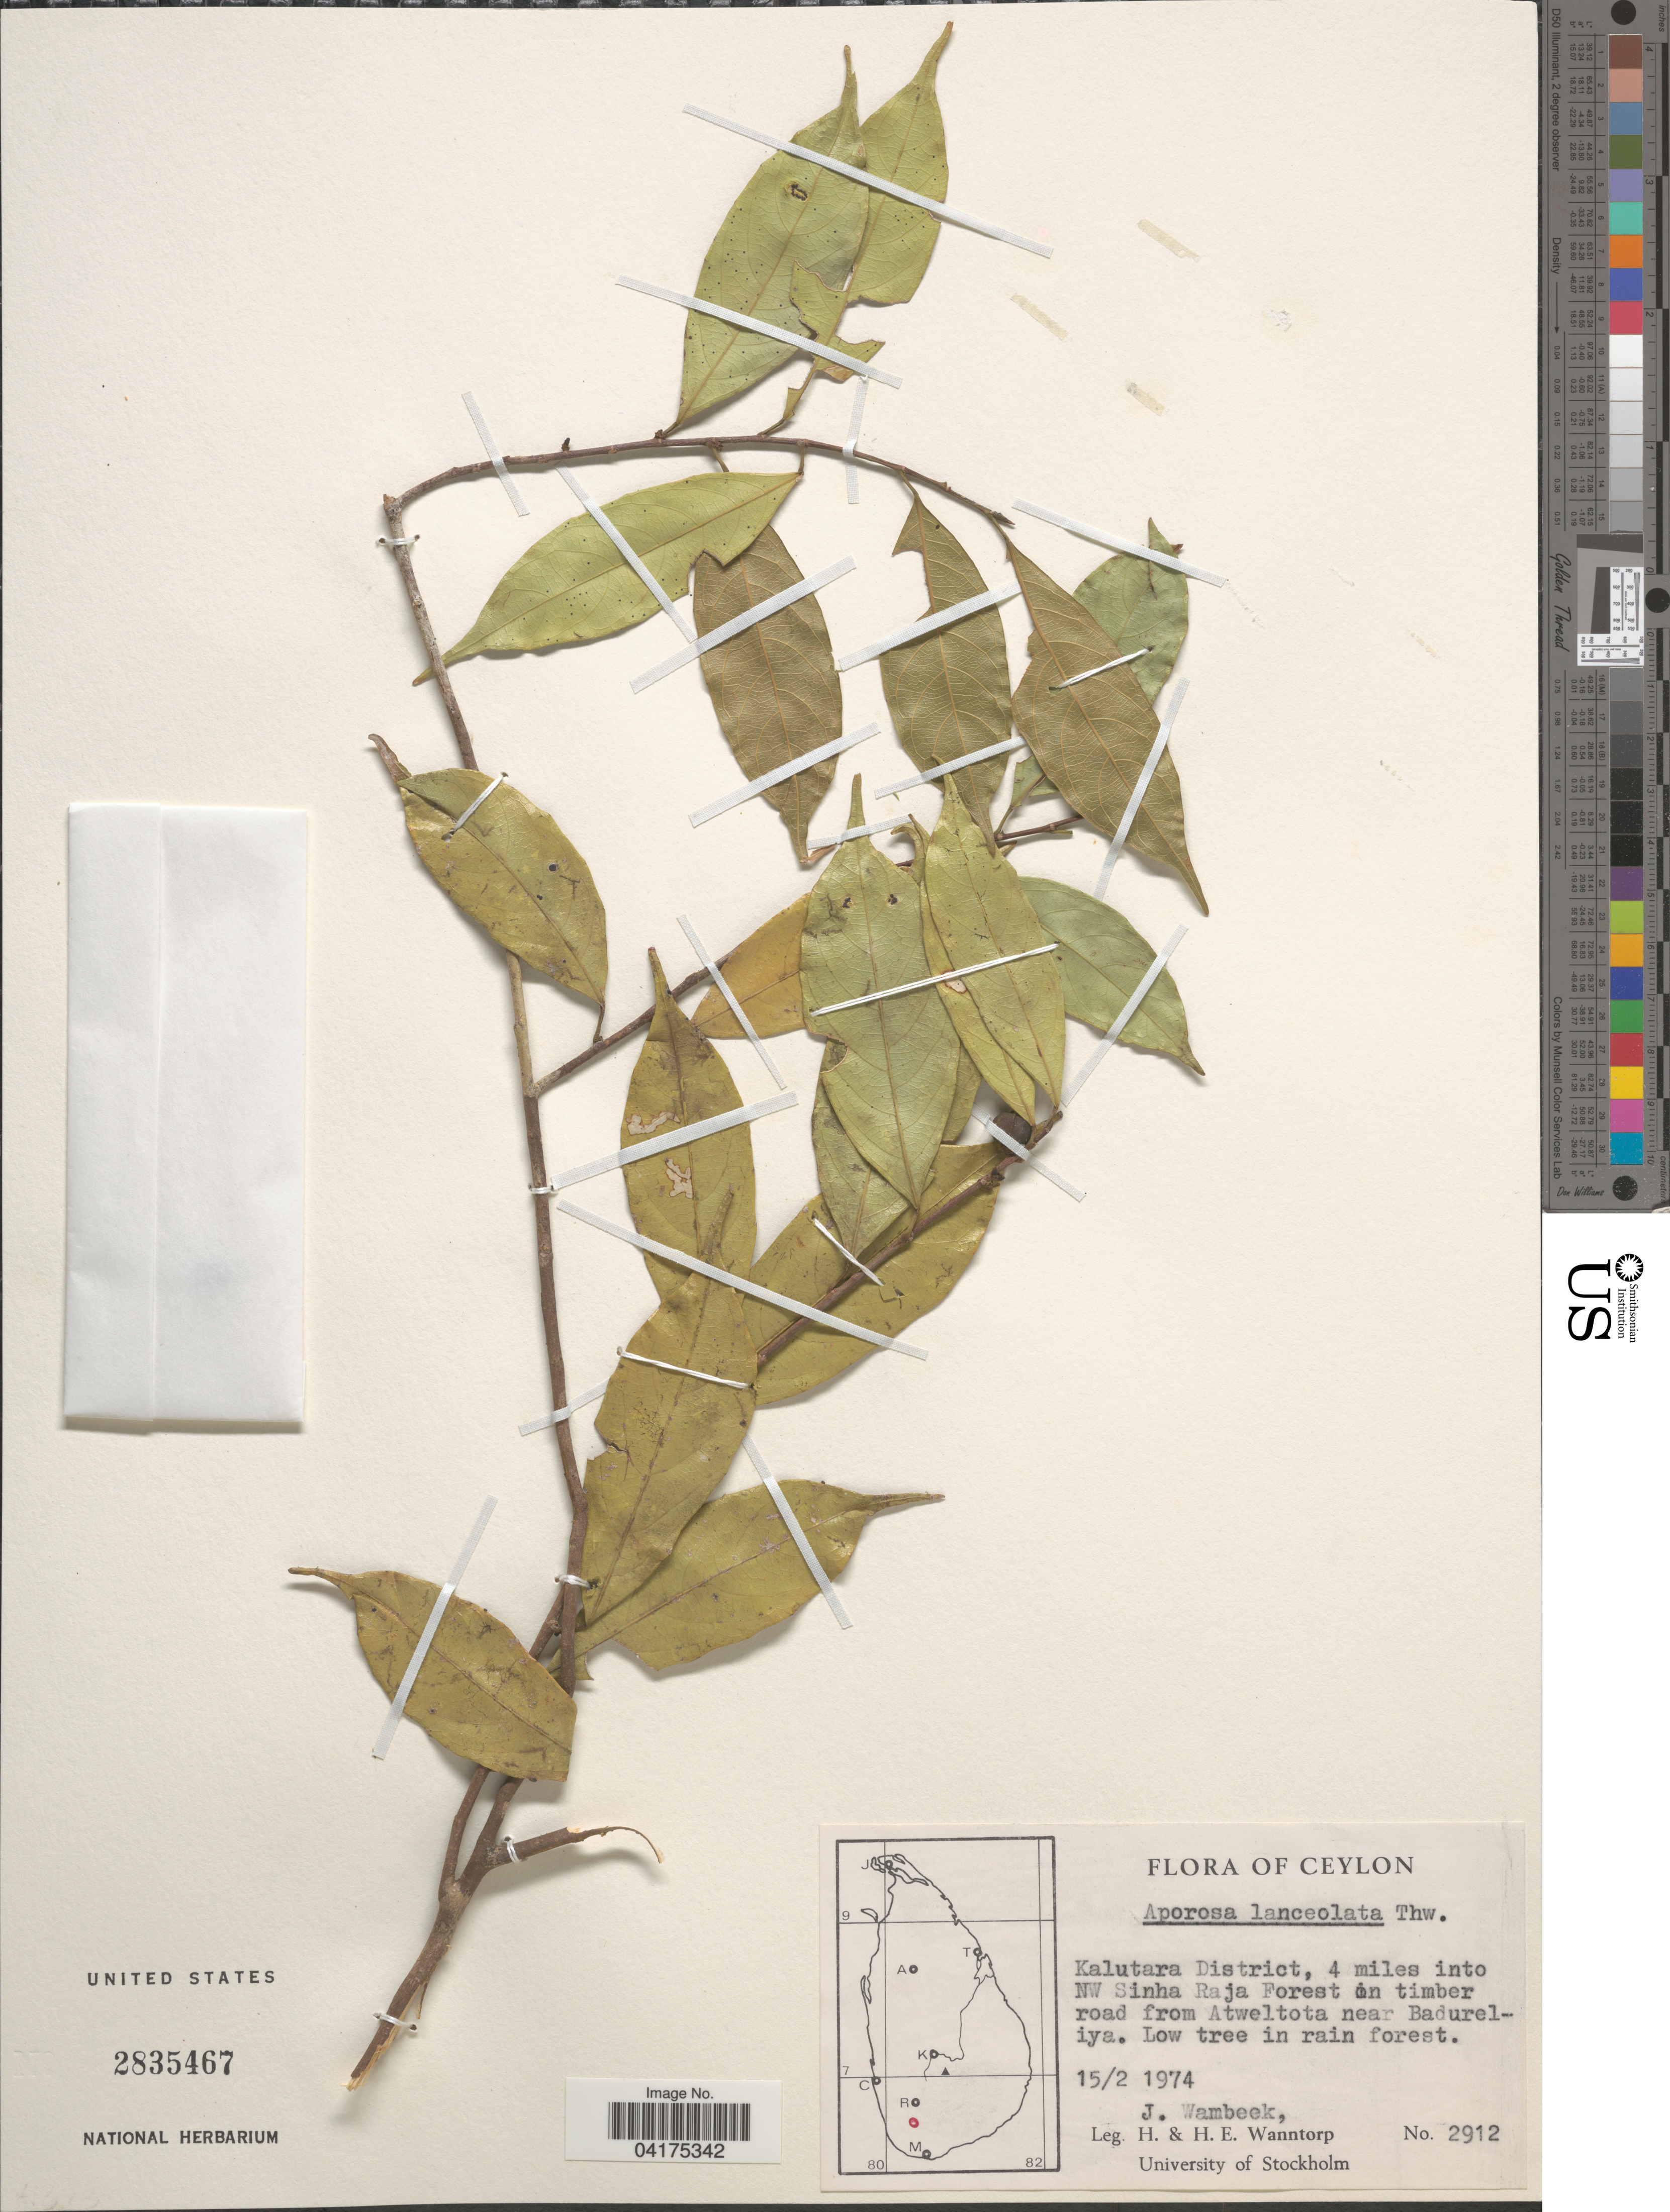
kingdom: Plantae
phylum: Tracheophyta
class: Magnoliopsida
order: Malpighiales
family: Phyllanthaceae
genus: Aporosa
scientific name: Aporosa lanceolata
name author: Müll. Arg.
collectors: J. Wambeek, H. Wanntorp & H. Wanntorp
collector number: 2912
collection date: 1974-02-15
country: Sri Lanka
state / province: Western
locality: Ceylon. Kalutara District, 4 miles into NW Sinha Raja Forest on timber road from Atweltota near Badureliya.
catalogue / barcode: US 2835467